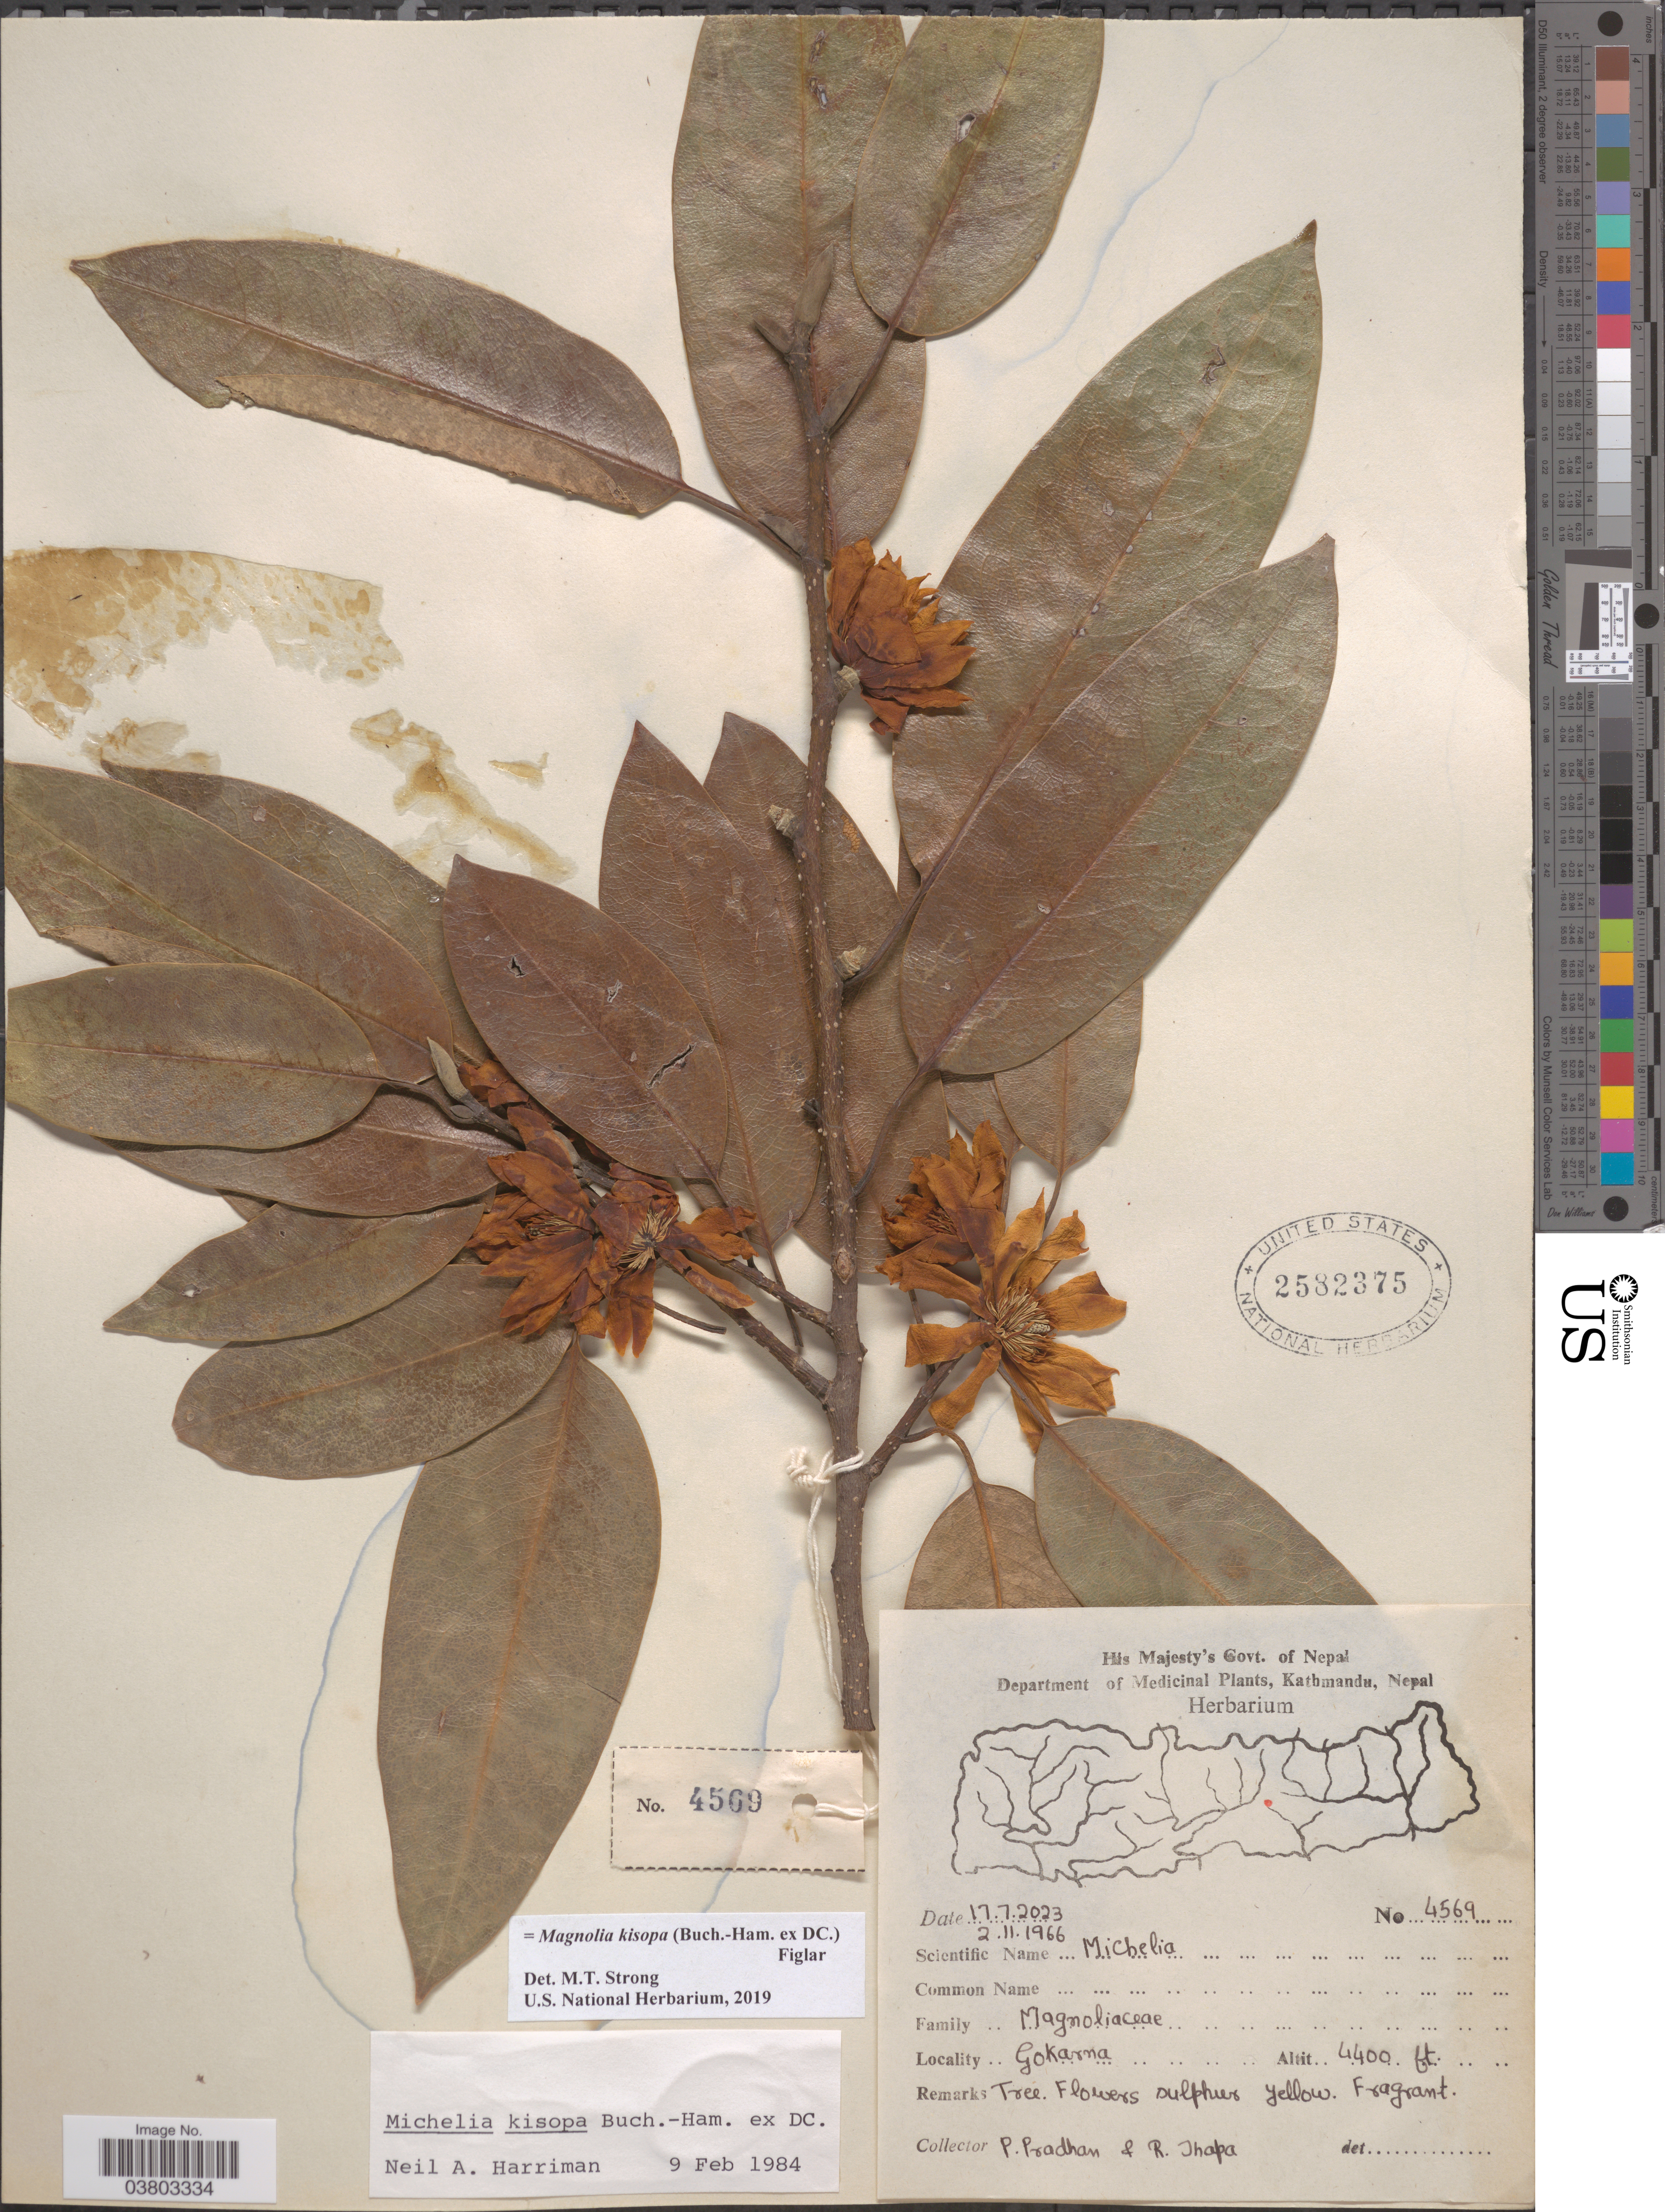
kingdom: Plantae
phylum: Tracheophyta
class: Magnoliopsida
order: Magnoliales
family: Magnoliaceae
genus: Magnolia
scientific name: Magnolia kisopa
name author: (Buch.-Ham. ex DC.) Figlar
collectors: P. Pradhan & R. Thapa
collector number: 4569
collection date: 1966-11-02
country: Nepal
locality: Gokarna.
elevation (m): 1341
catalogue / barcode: US 2582375